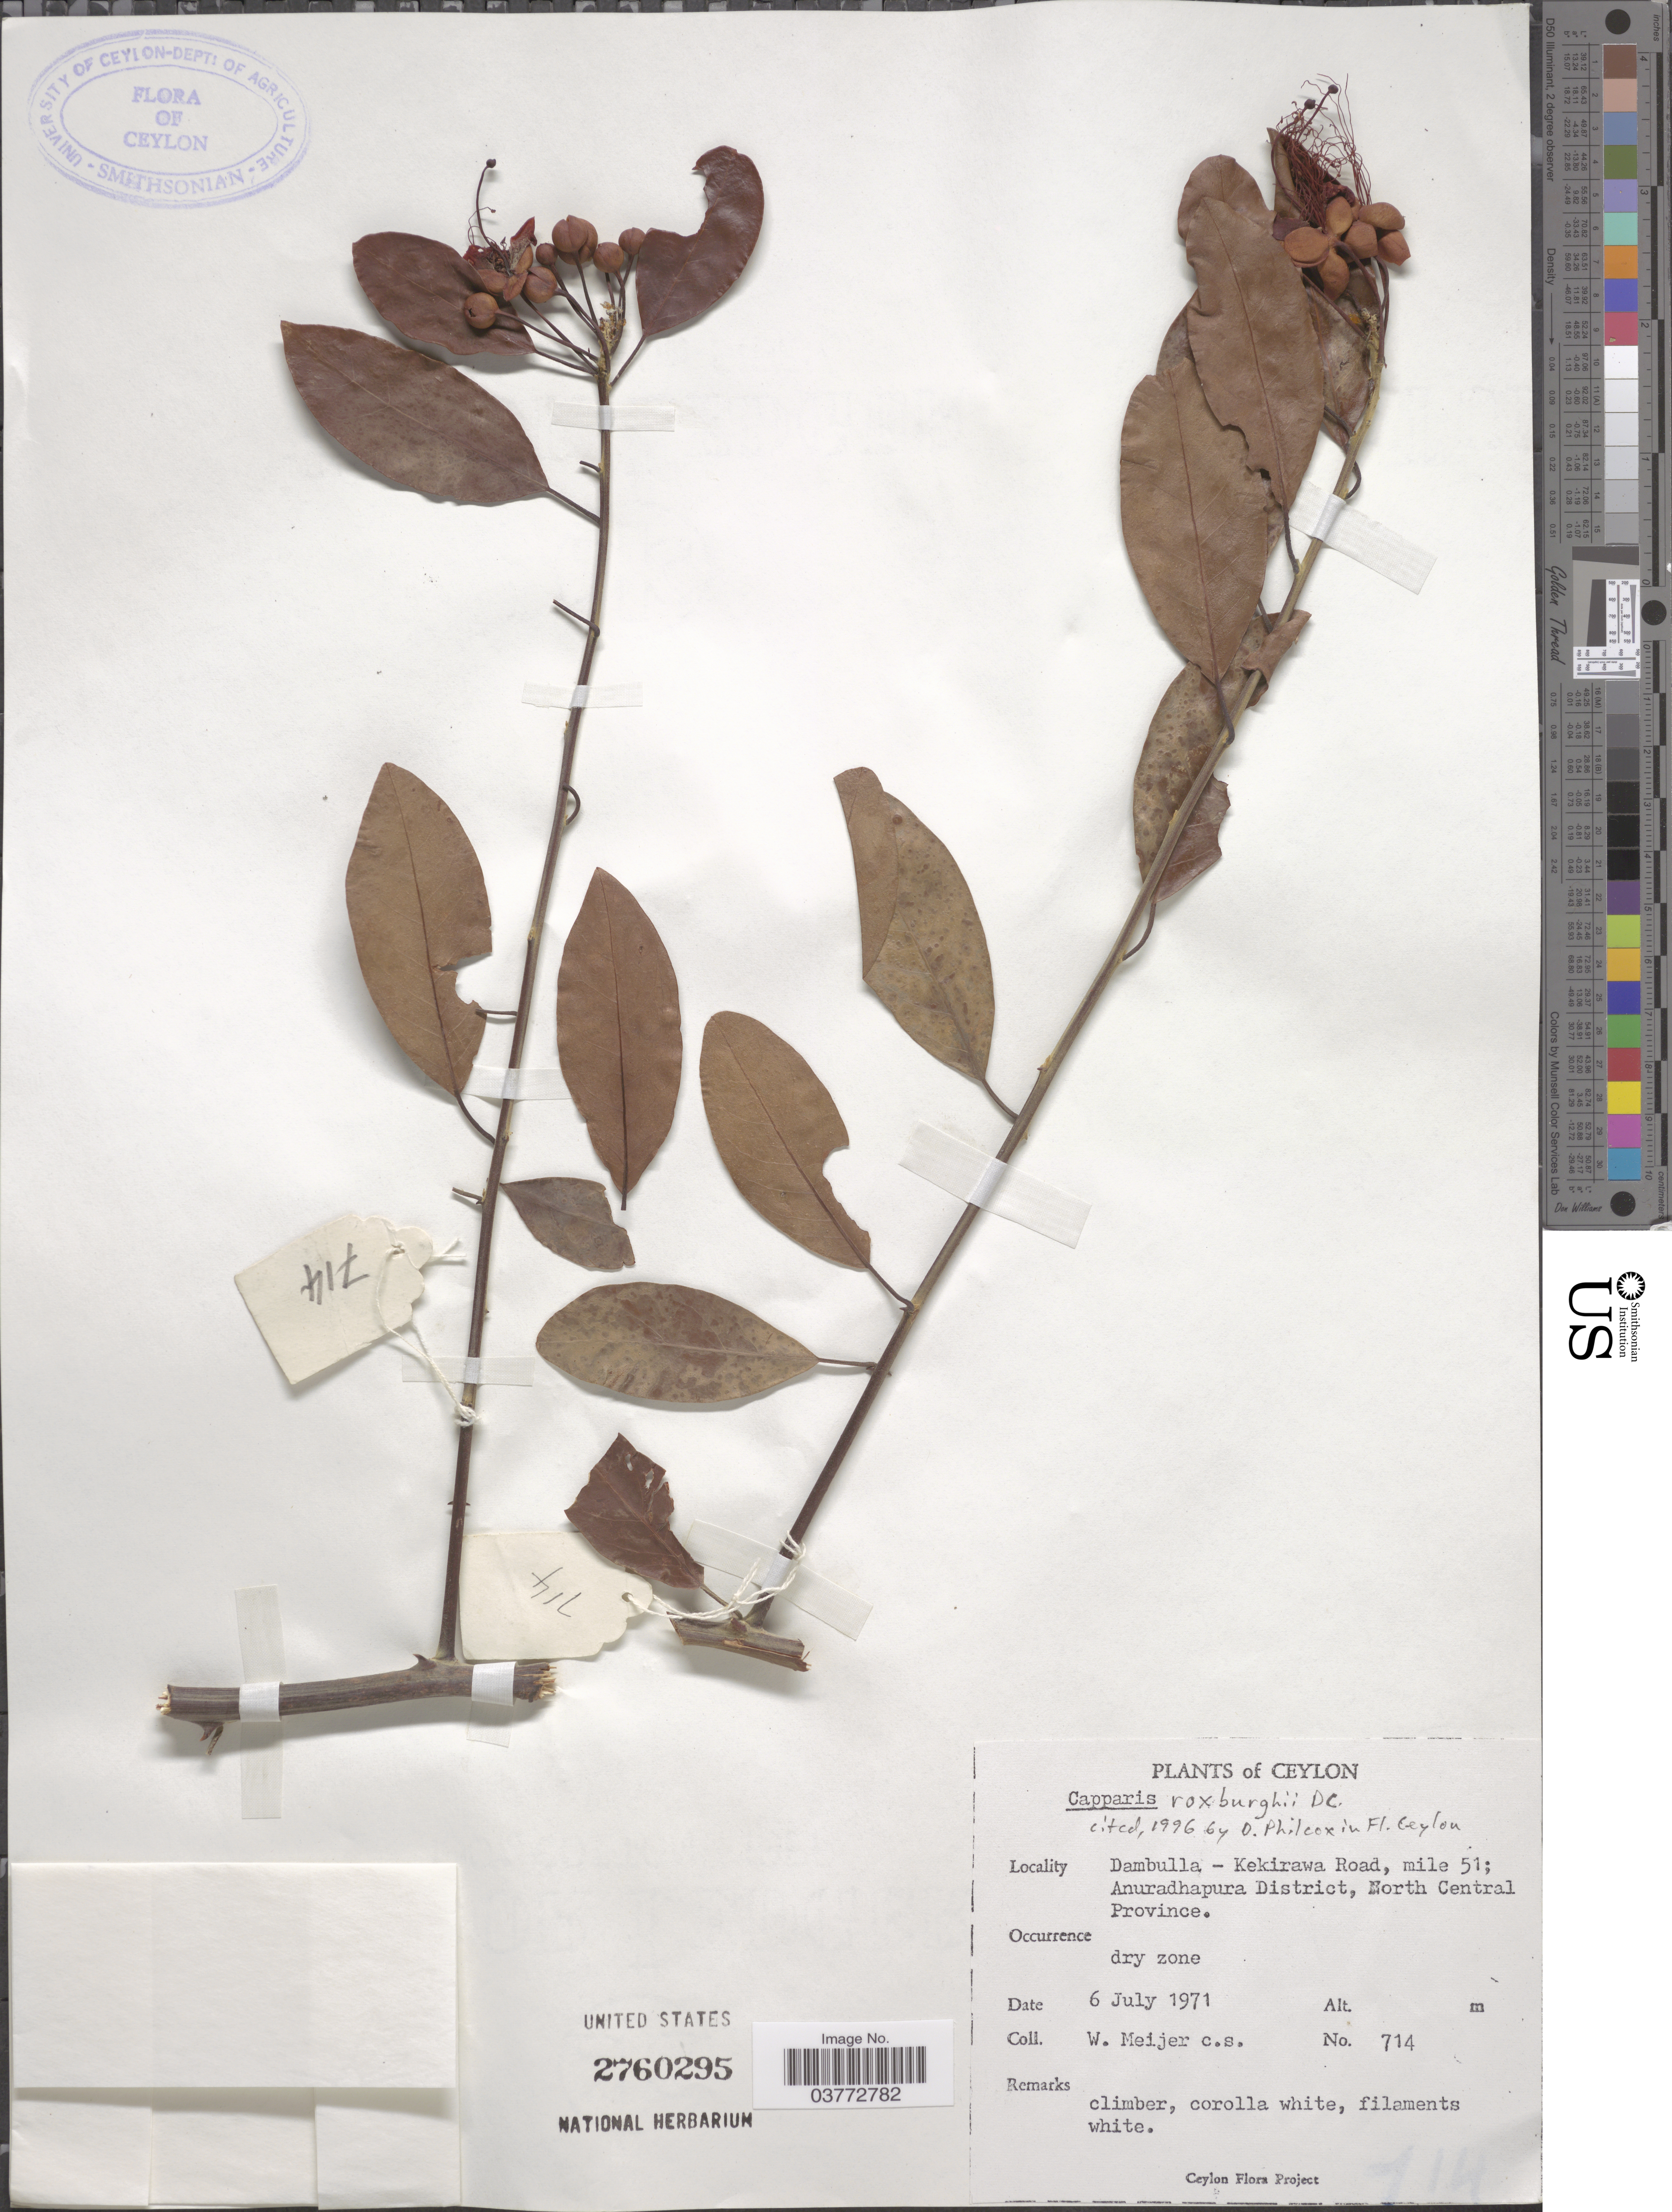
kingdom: Plantae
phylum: Tracheophyta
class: Magnoliopsida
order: Brassicales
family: Capparaceae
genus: Capparis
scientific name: Capparis roxburghii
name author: DC.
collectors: W. Meijer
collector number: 714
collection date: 1971-07-06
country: Sri Lanka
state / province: North Central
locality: Ceylon. Dambulla - Kekirawa Road, mile 51; Anuradhapura District.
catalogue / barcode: US 2760295